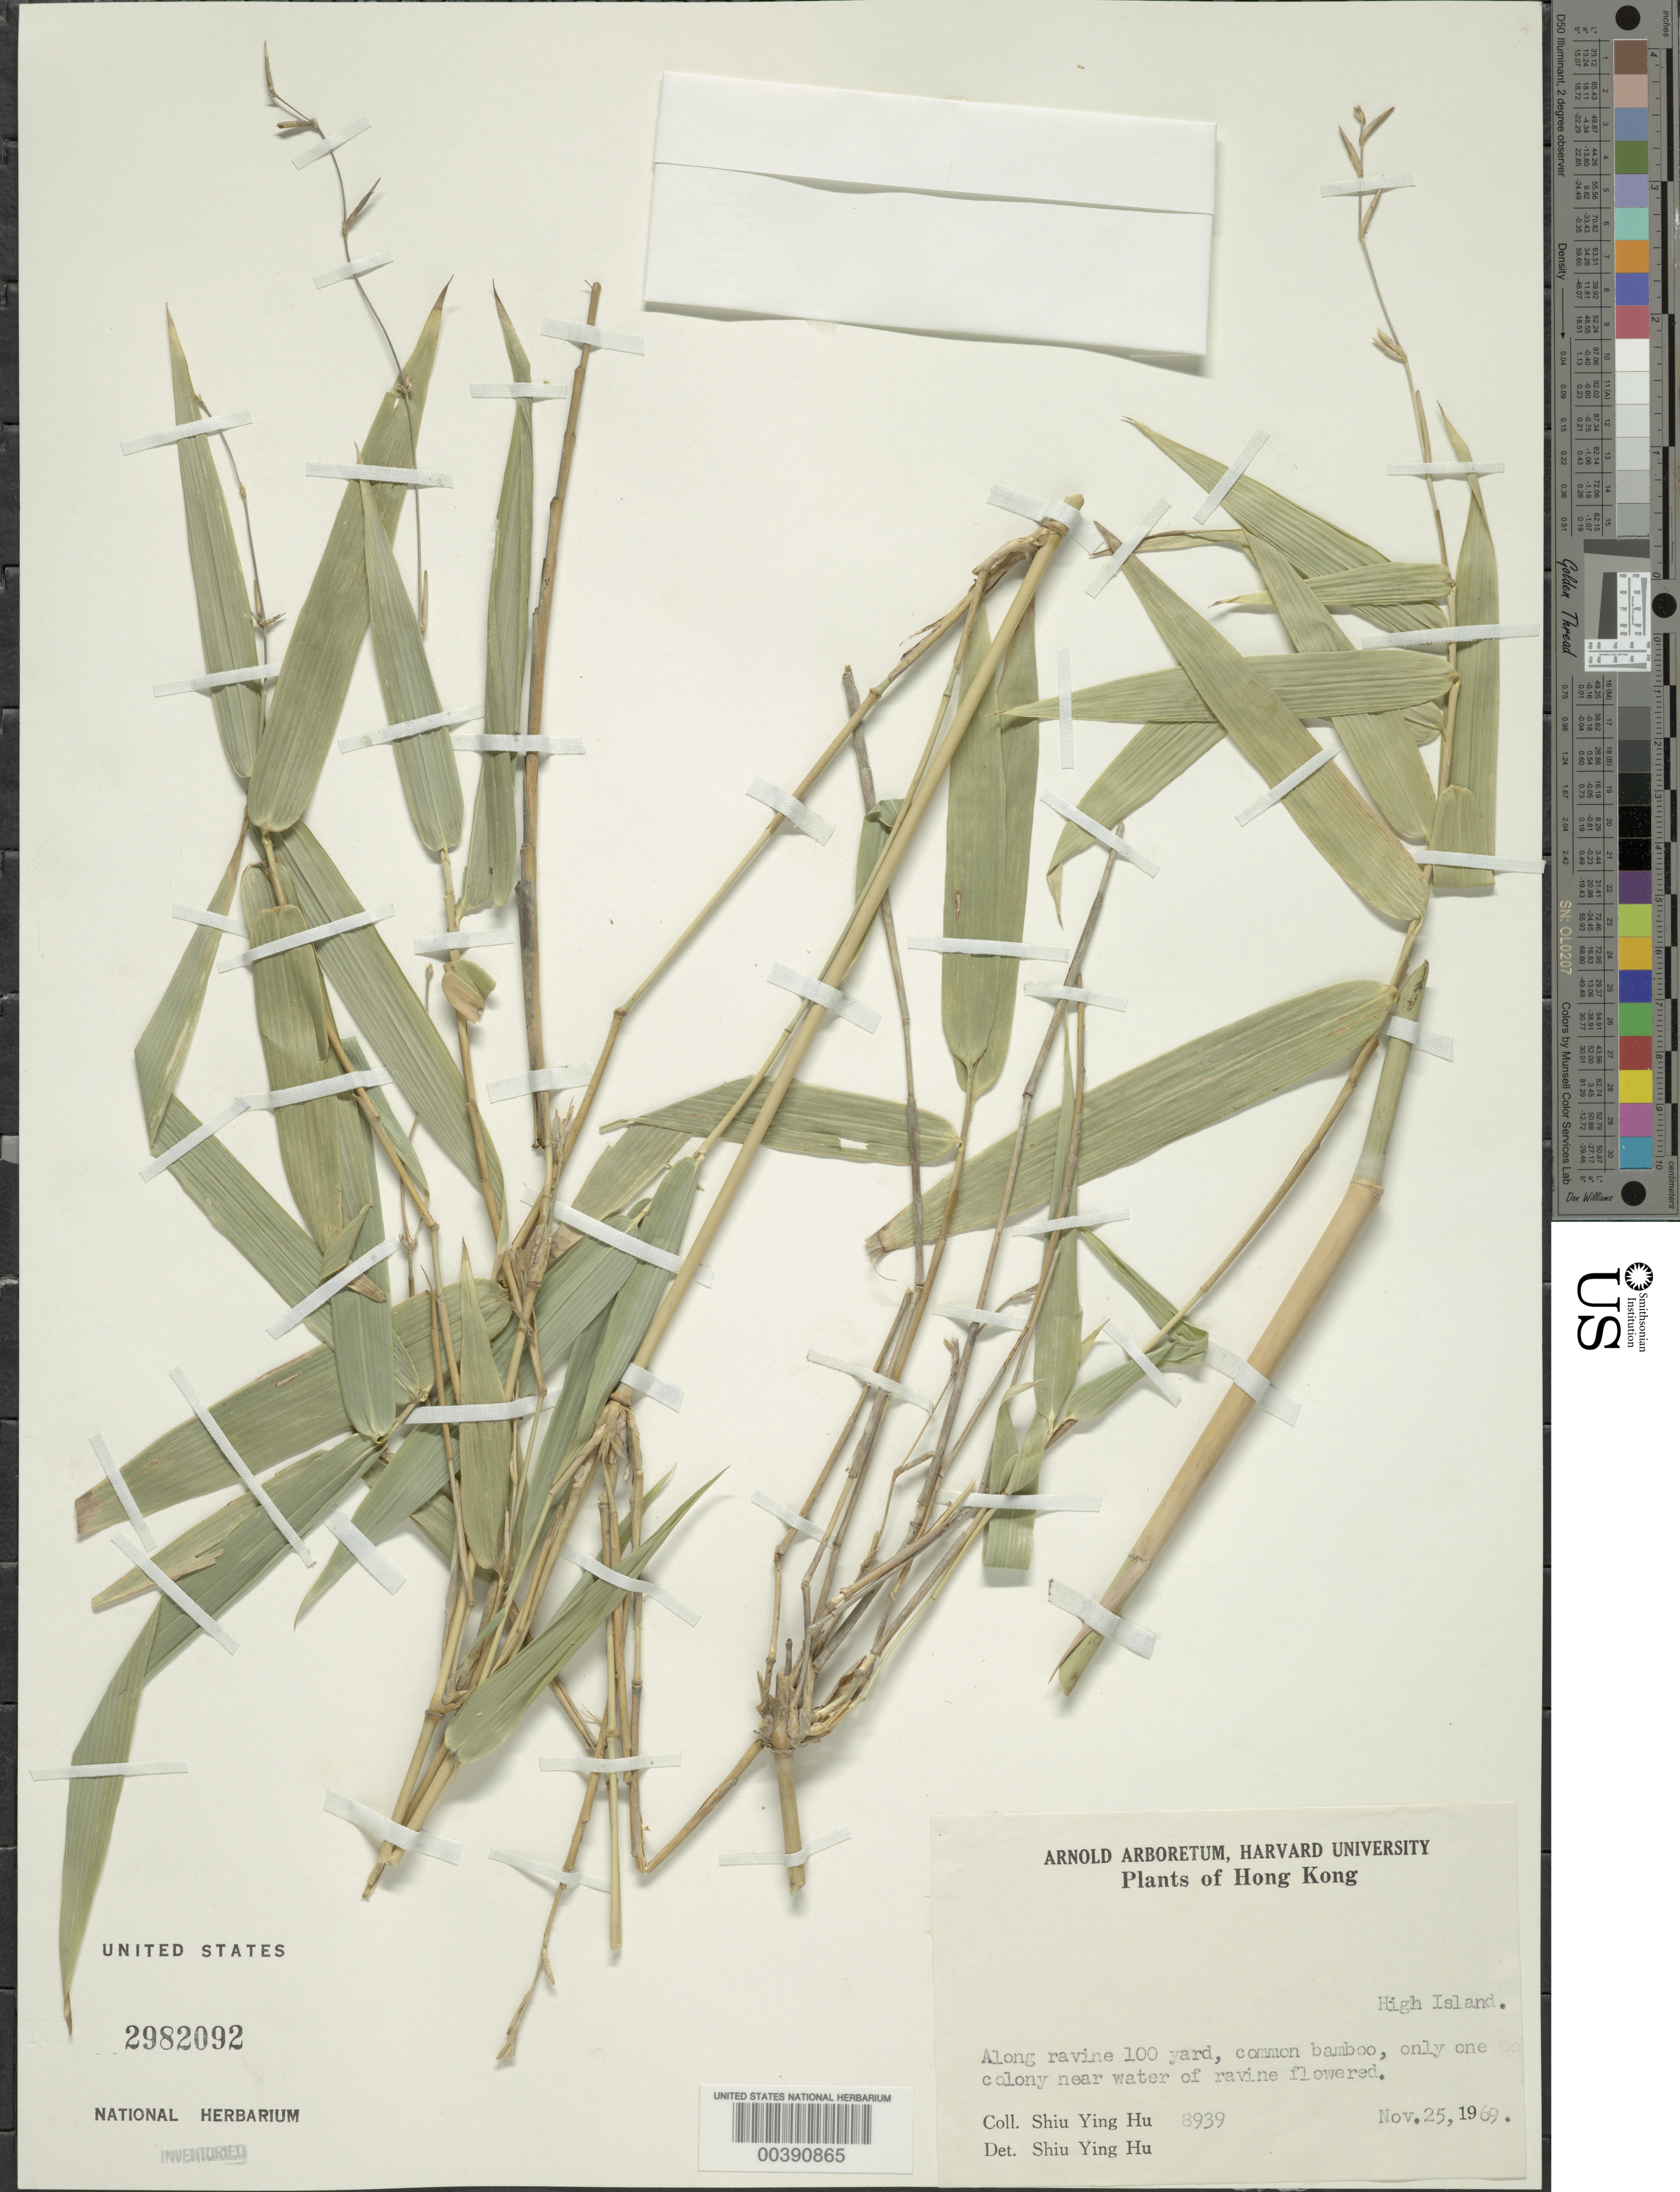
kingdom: Plantae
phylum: Tracheophyta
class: Liliopsida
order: Poales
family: Poaceae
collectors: Y. Shiu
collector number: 8939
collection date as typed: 25 Nov 1969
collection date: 1969-11-25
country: China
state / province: Hong Kong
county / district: New Territories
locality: High i.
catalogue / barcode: US 2982092